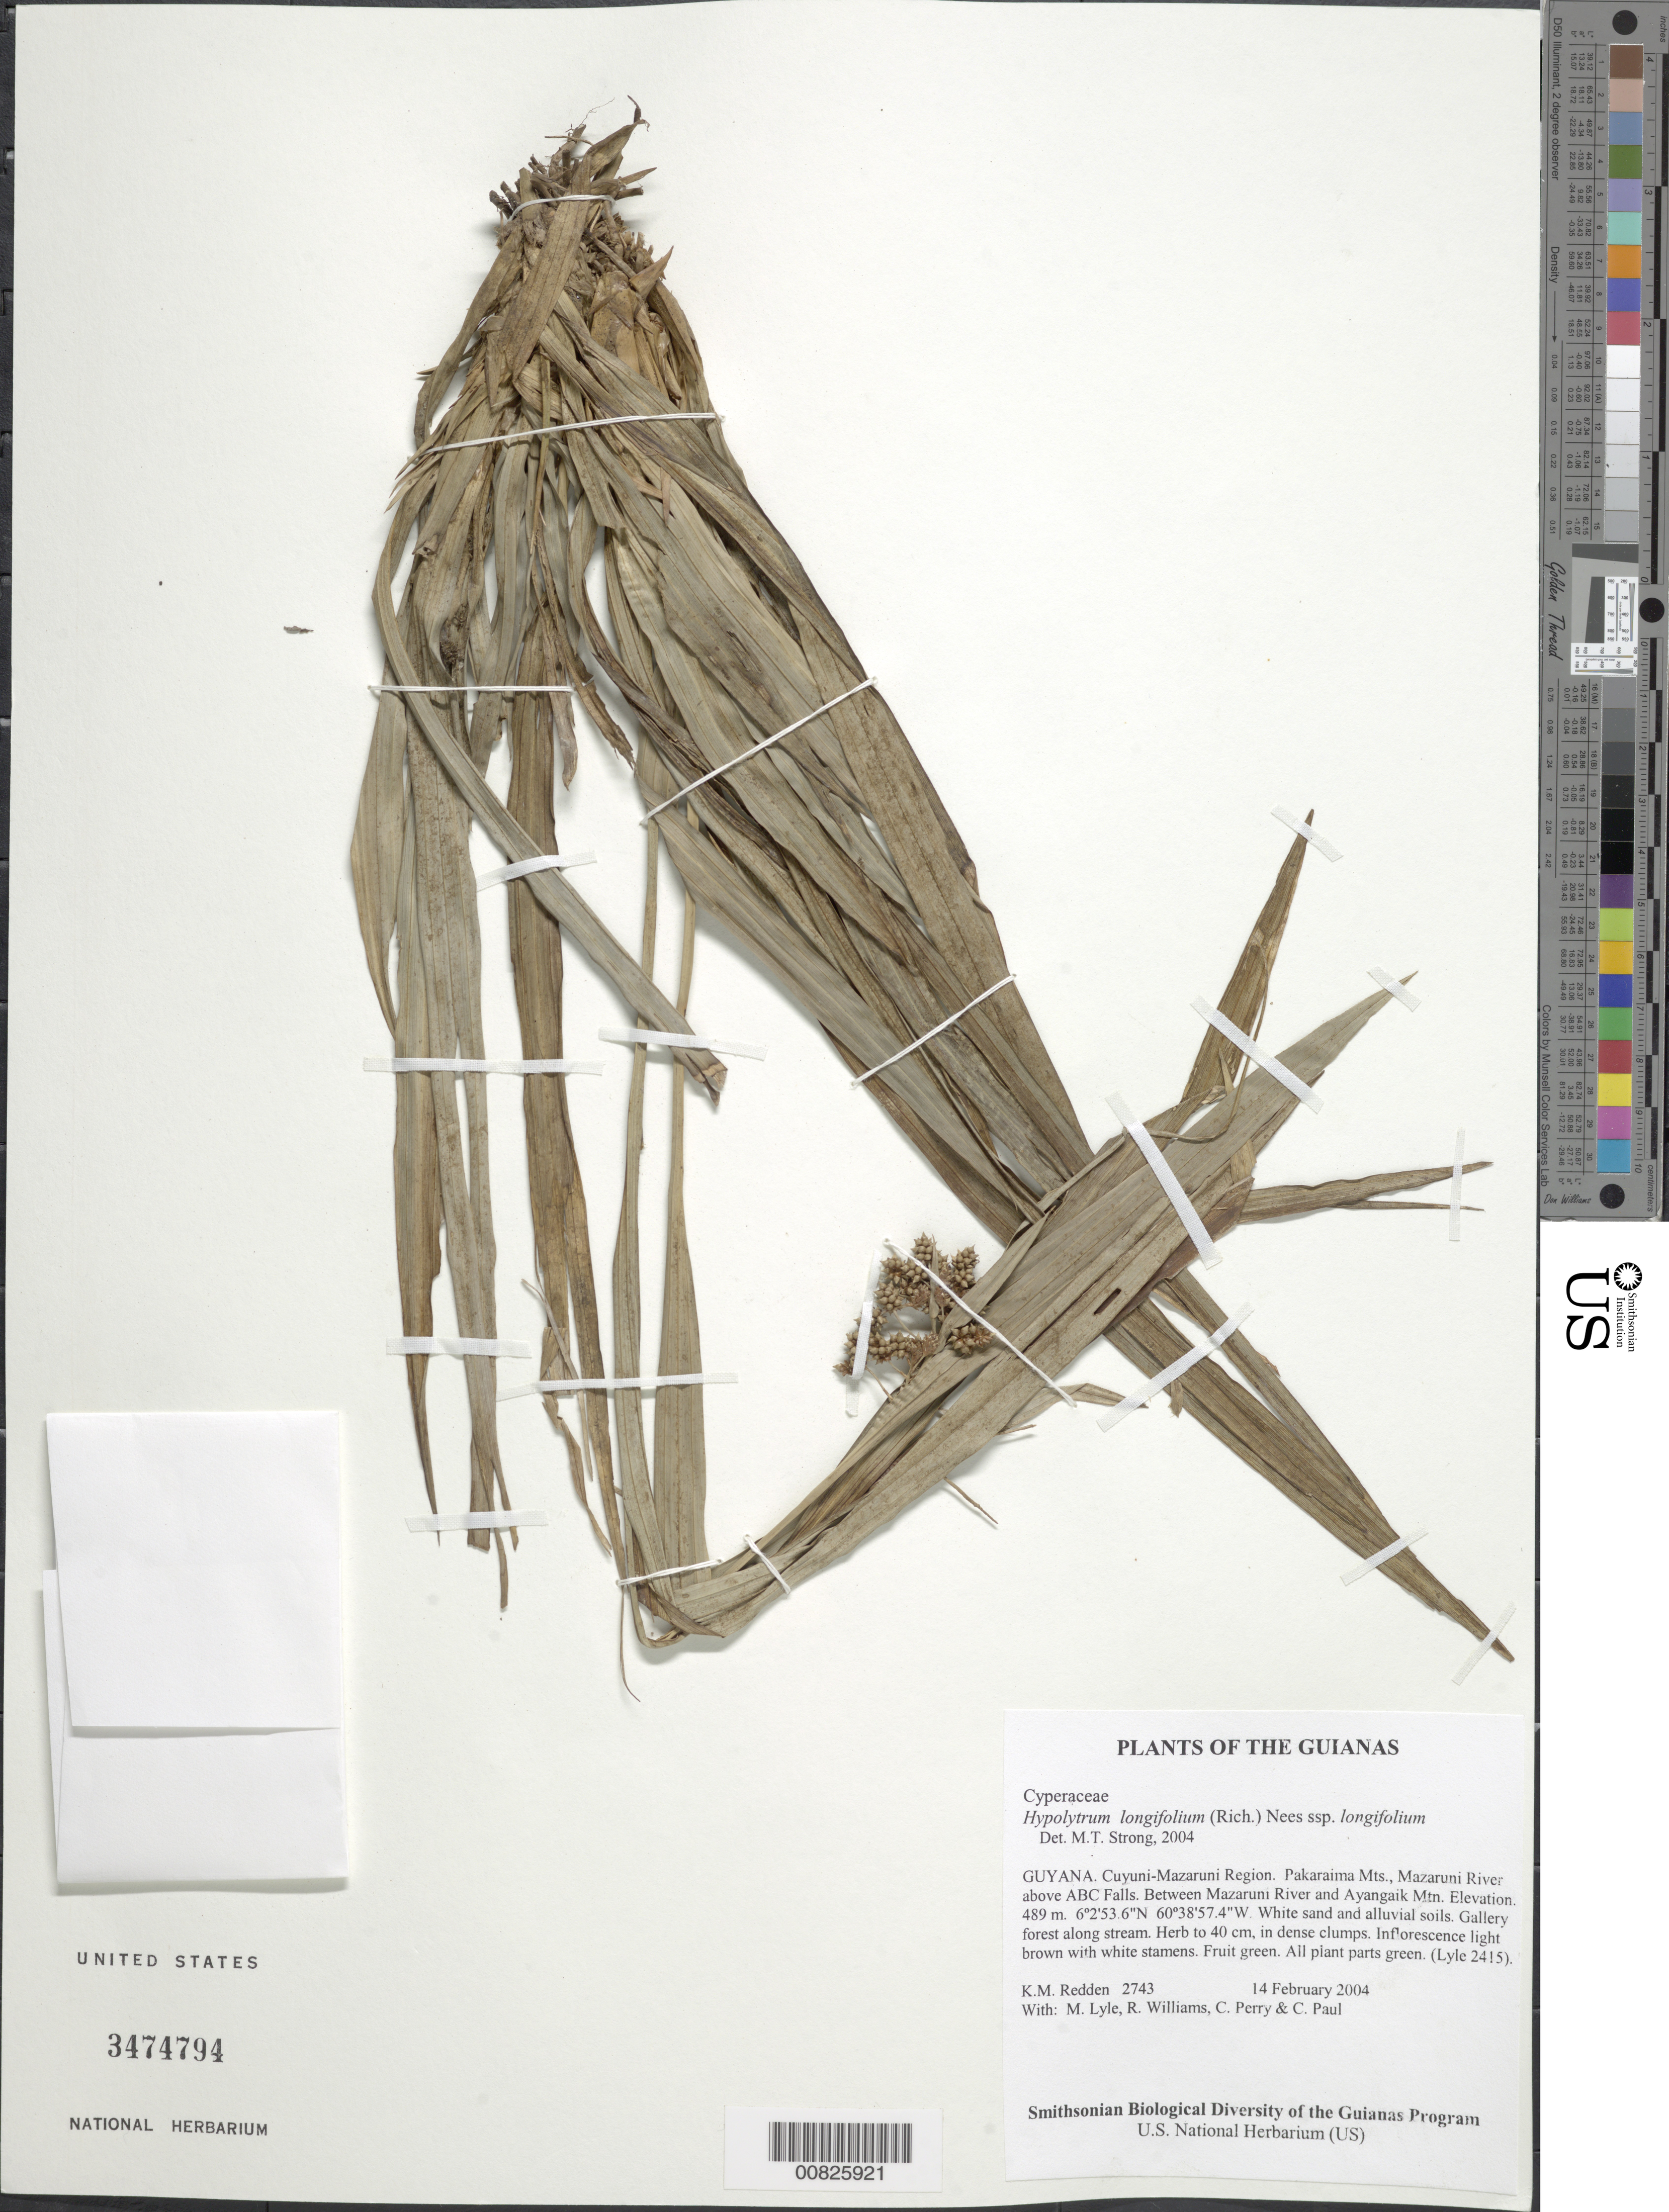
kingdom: Plantae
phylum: Tracheophyta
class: Liliopsida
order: Poales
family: Cyperaceae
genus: Hypolytrum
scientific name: Hypolytrum longifolium subsp. longifolium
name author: (Rich.) Nees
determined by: Strong, M. T., (US), Smithsonian Institution - National Museum of Natural History (UNITED STATES)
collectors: K. M. Redden, M. Lyle, R. Williams, C. Perry & C. Paul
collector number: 2743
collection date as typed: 14 February 2004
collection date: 2004-02-14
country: Guyana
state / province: Cuyuni-Mazaruni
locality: Pakaraima Mts., Mazaruni River above ABC Falls. Between Mazaruni River and Ayangaik Mtn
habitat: White sand and alluvial soils. Gallery forest along stream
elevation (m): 489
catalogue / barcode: US 3474794